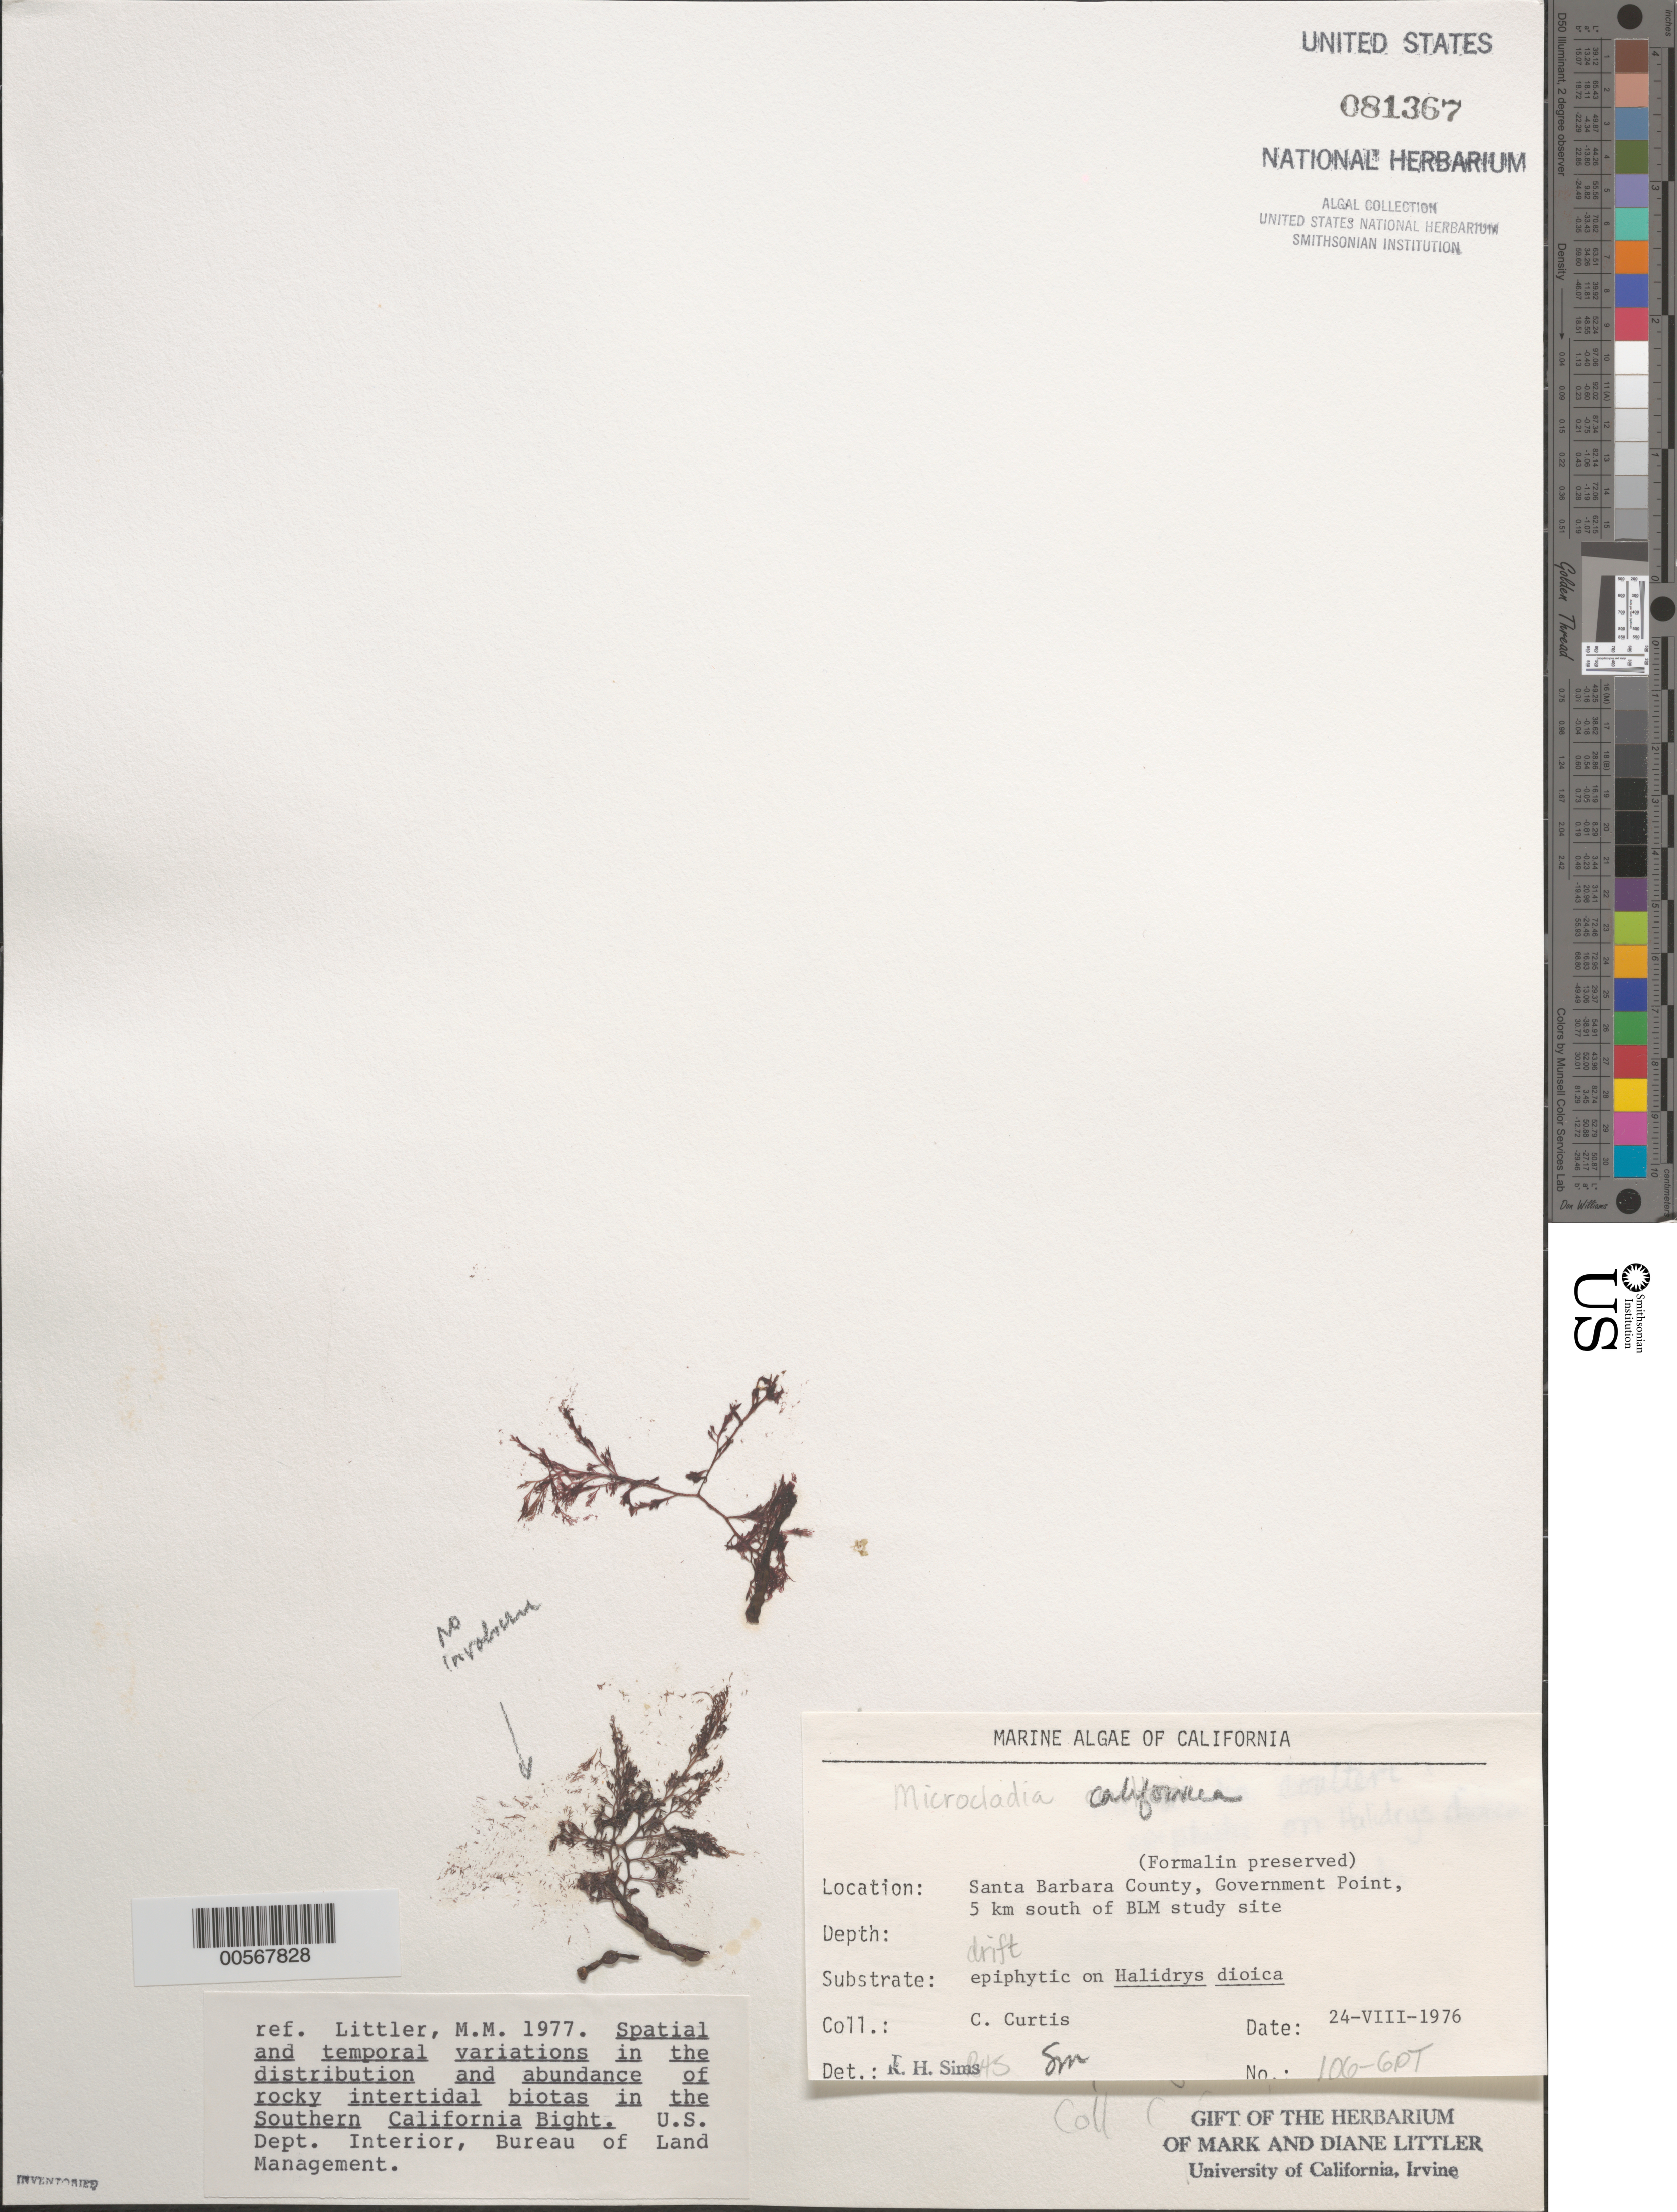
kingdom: Plantae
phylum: Rhodophyta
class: Florideophyceae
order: Ceramiales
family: Ceramiaceae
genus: Campylaephora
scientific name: Campylaephora californica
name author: (Farl.) T.O. Cho in T.O. Cho et al.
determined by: Algae name updating Project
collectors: C. Curtis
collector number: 106-gpt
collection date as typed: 24 Aug 1976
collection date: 1976-08-24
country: United States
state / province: California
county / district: Santa Barbara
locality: Government Point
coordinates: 34 26'31"N, 120 24'06"W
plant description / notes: BLM-SOCALBIGHT Rocky Intertidal Survey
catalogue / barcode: US 81367